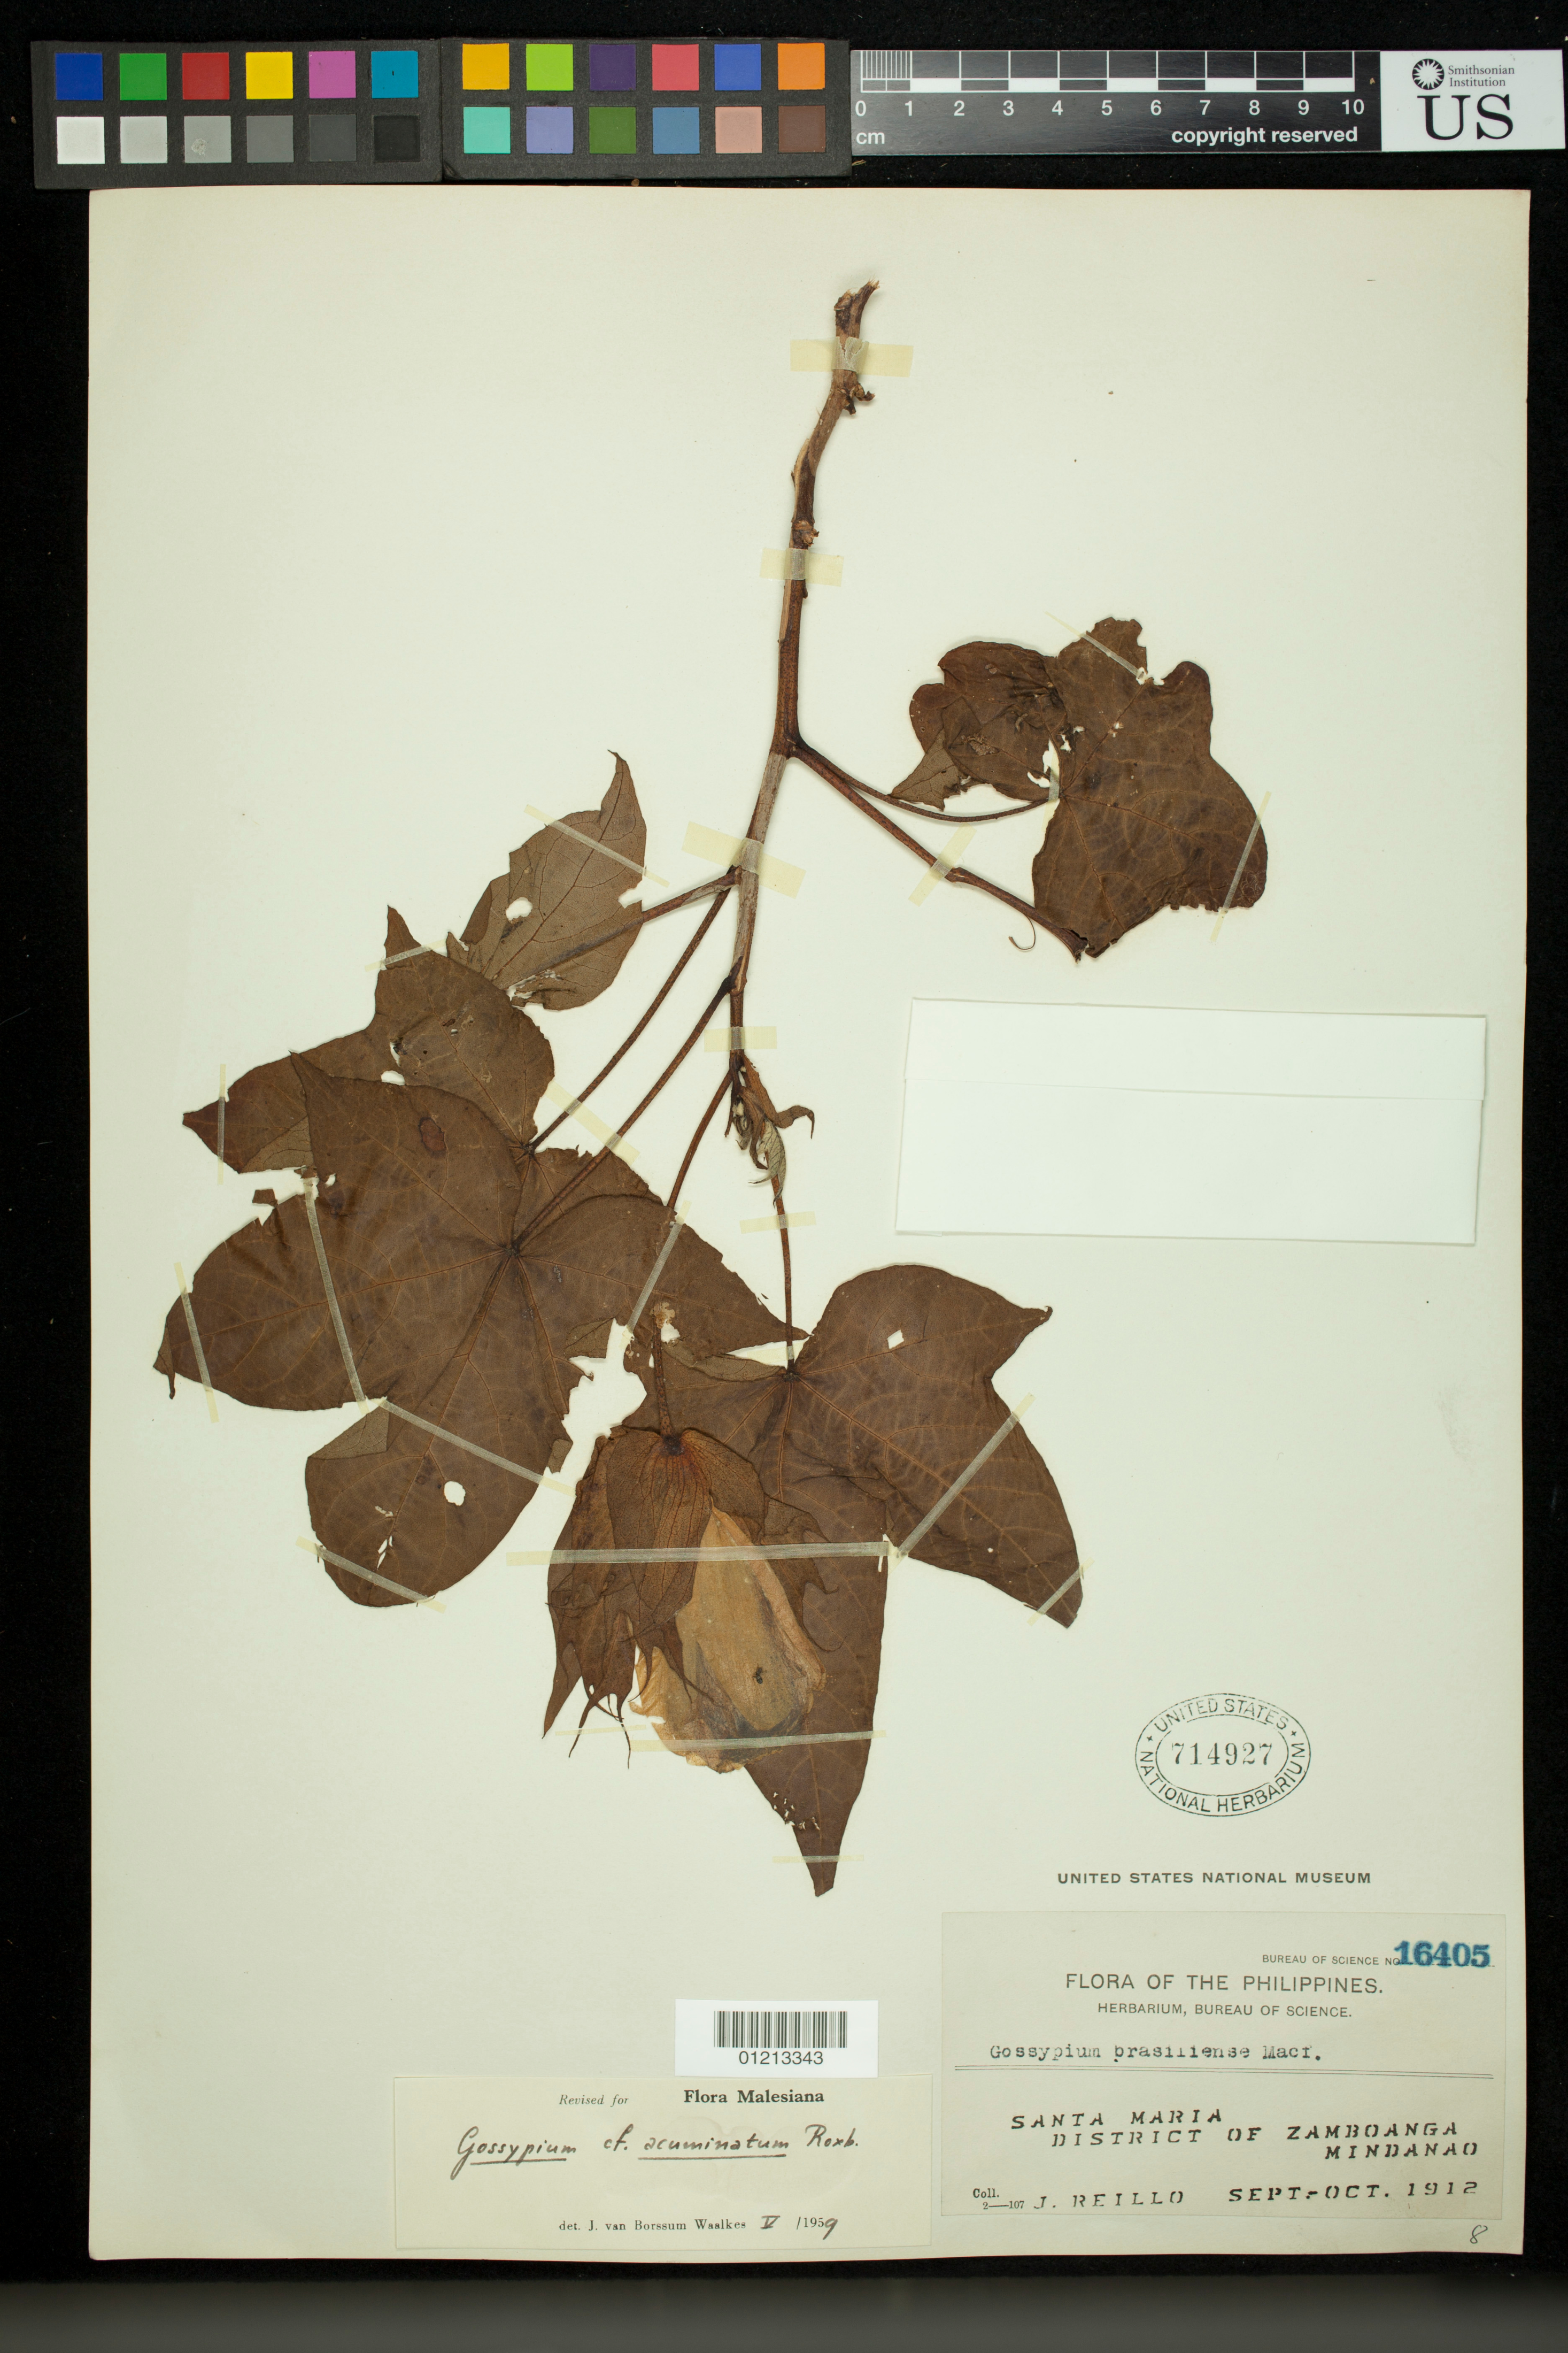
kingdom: Plantae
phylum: Tracheophyta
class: Magnoliopsida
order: Malvales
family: Malvaceae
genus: Gossypium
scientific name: Gossypium acuminatum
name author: Roxb. ex G. Don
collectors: J. Reillo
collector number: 16405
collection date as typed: Sep 1912 to -- Oct 1912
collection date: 1912-09/1912-10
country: Philippines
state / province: Zamboanga Peninsula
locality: Santa Maria. District of Zamboanga, Mindanao.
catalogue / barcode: US 714927